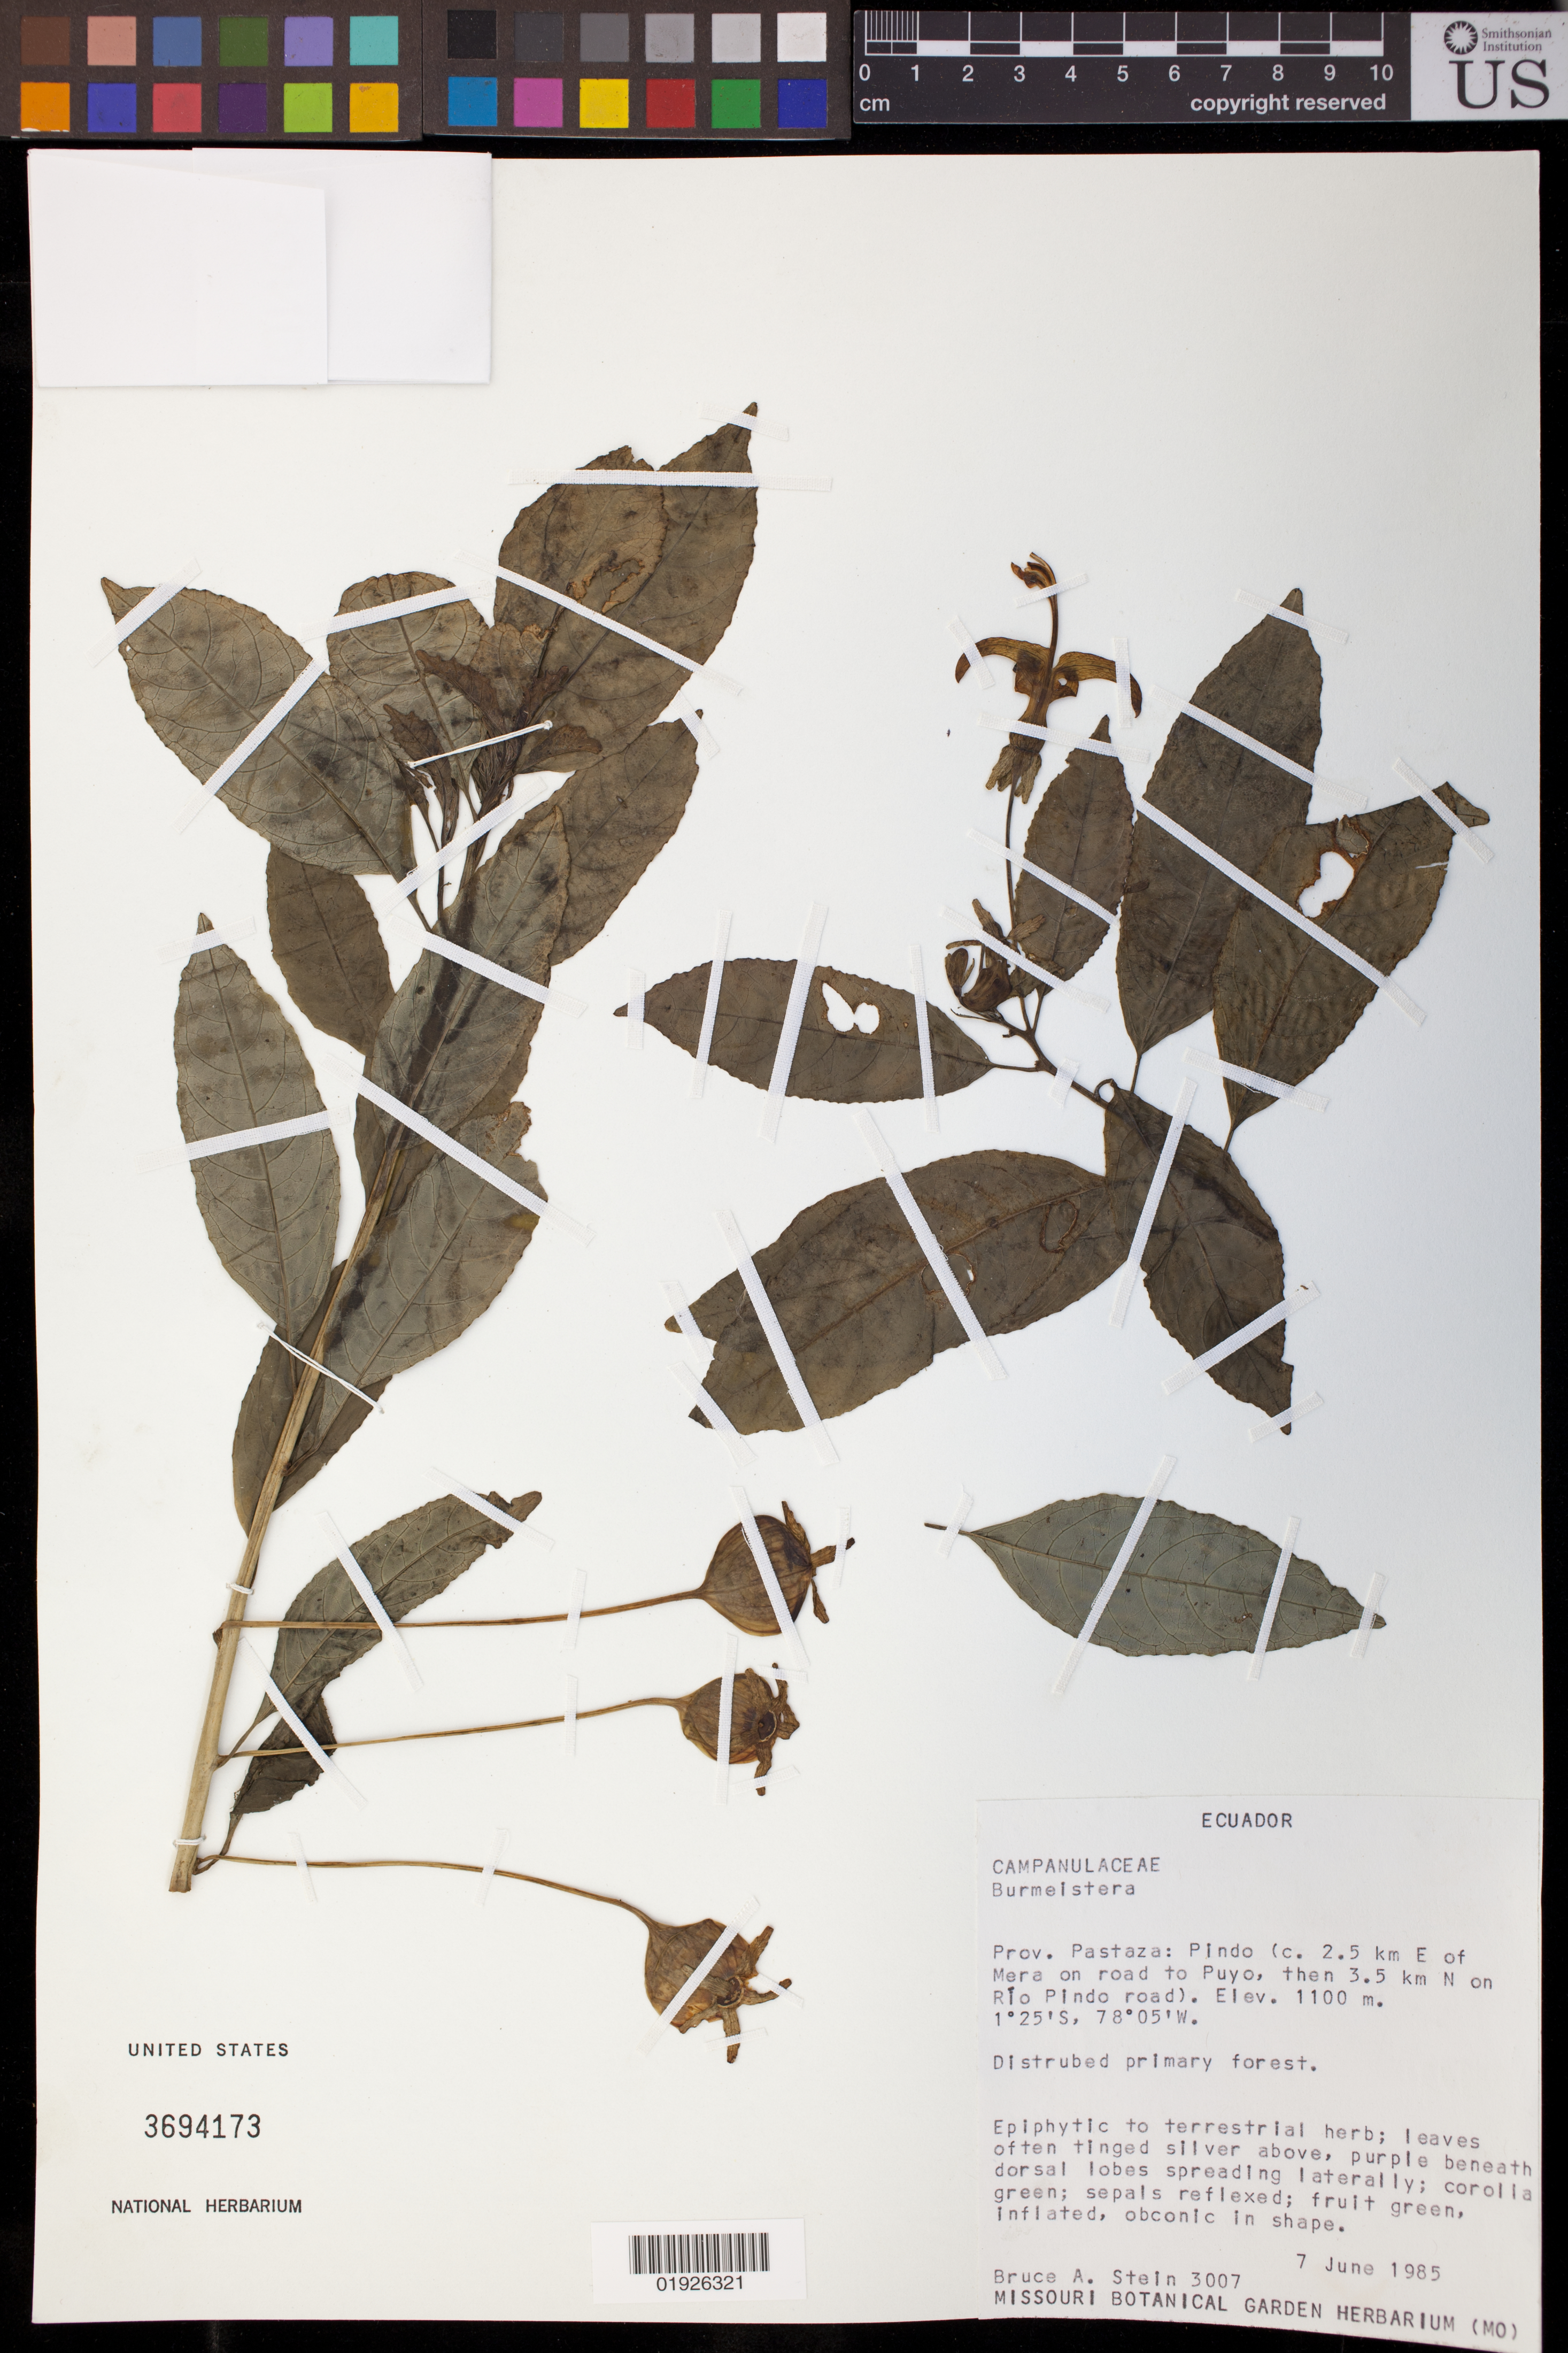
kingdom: Plantae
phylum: Tracheophyta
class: Magnoliopsida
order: Asterales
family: Campanulaceae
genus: Burmeistera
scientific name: Burmeistera sp.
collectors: B. A. Stein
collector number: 3007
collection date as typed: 7 June 1985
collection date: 1985-06-07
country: Ecuador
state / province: Pastaza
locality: Pindo (c. 2.5 km E of Mera on road to Puyo, then 3.5 km N on Rio Pindo road)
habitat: Disturbed primary forest.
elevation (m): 1100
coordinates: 1 25 S, 78 05 W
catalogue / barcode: US 3694173